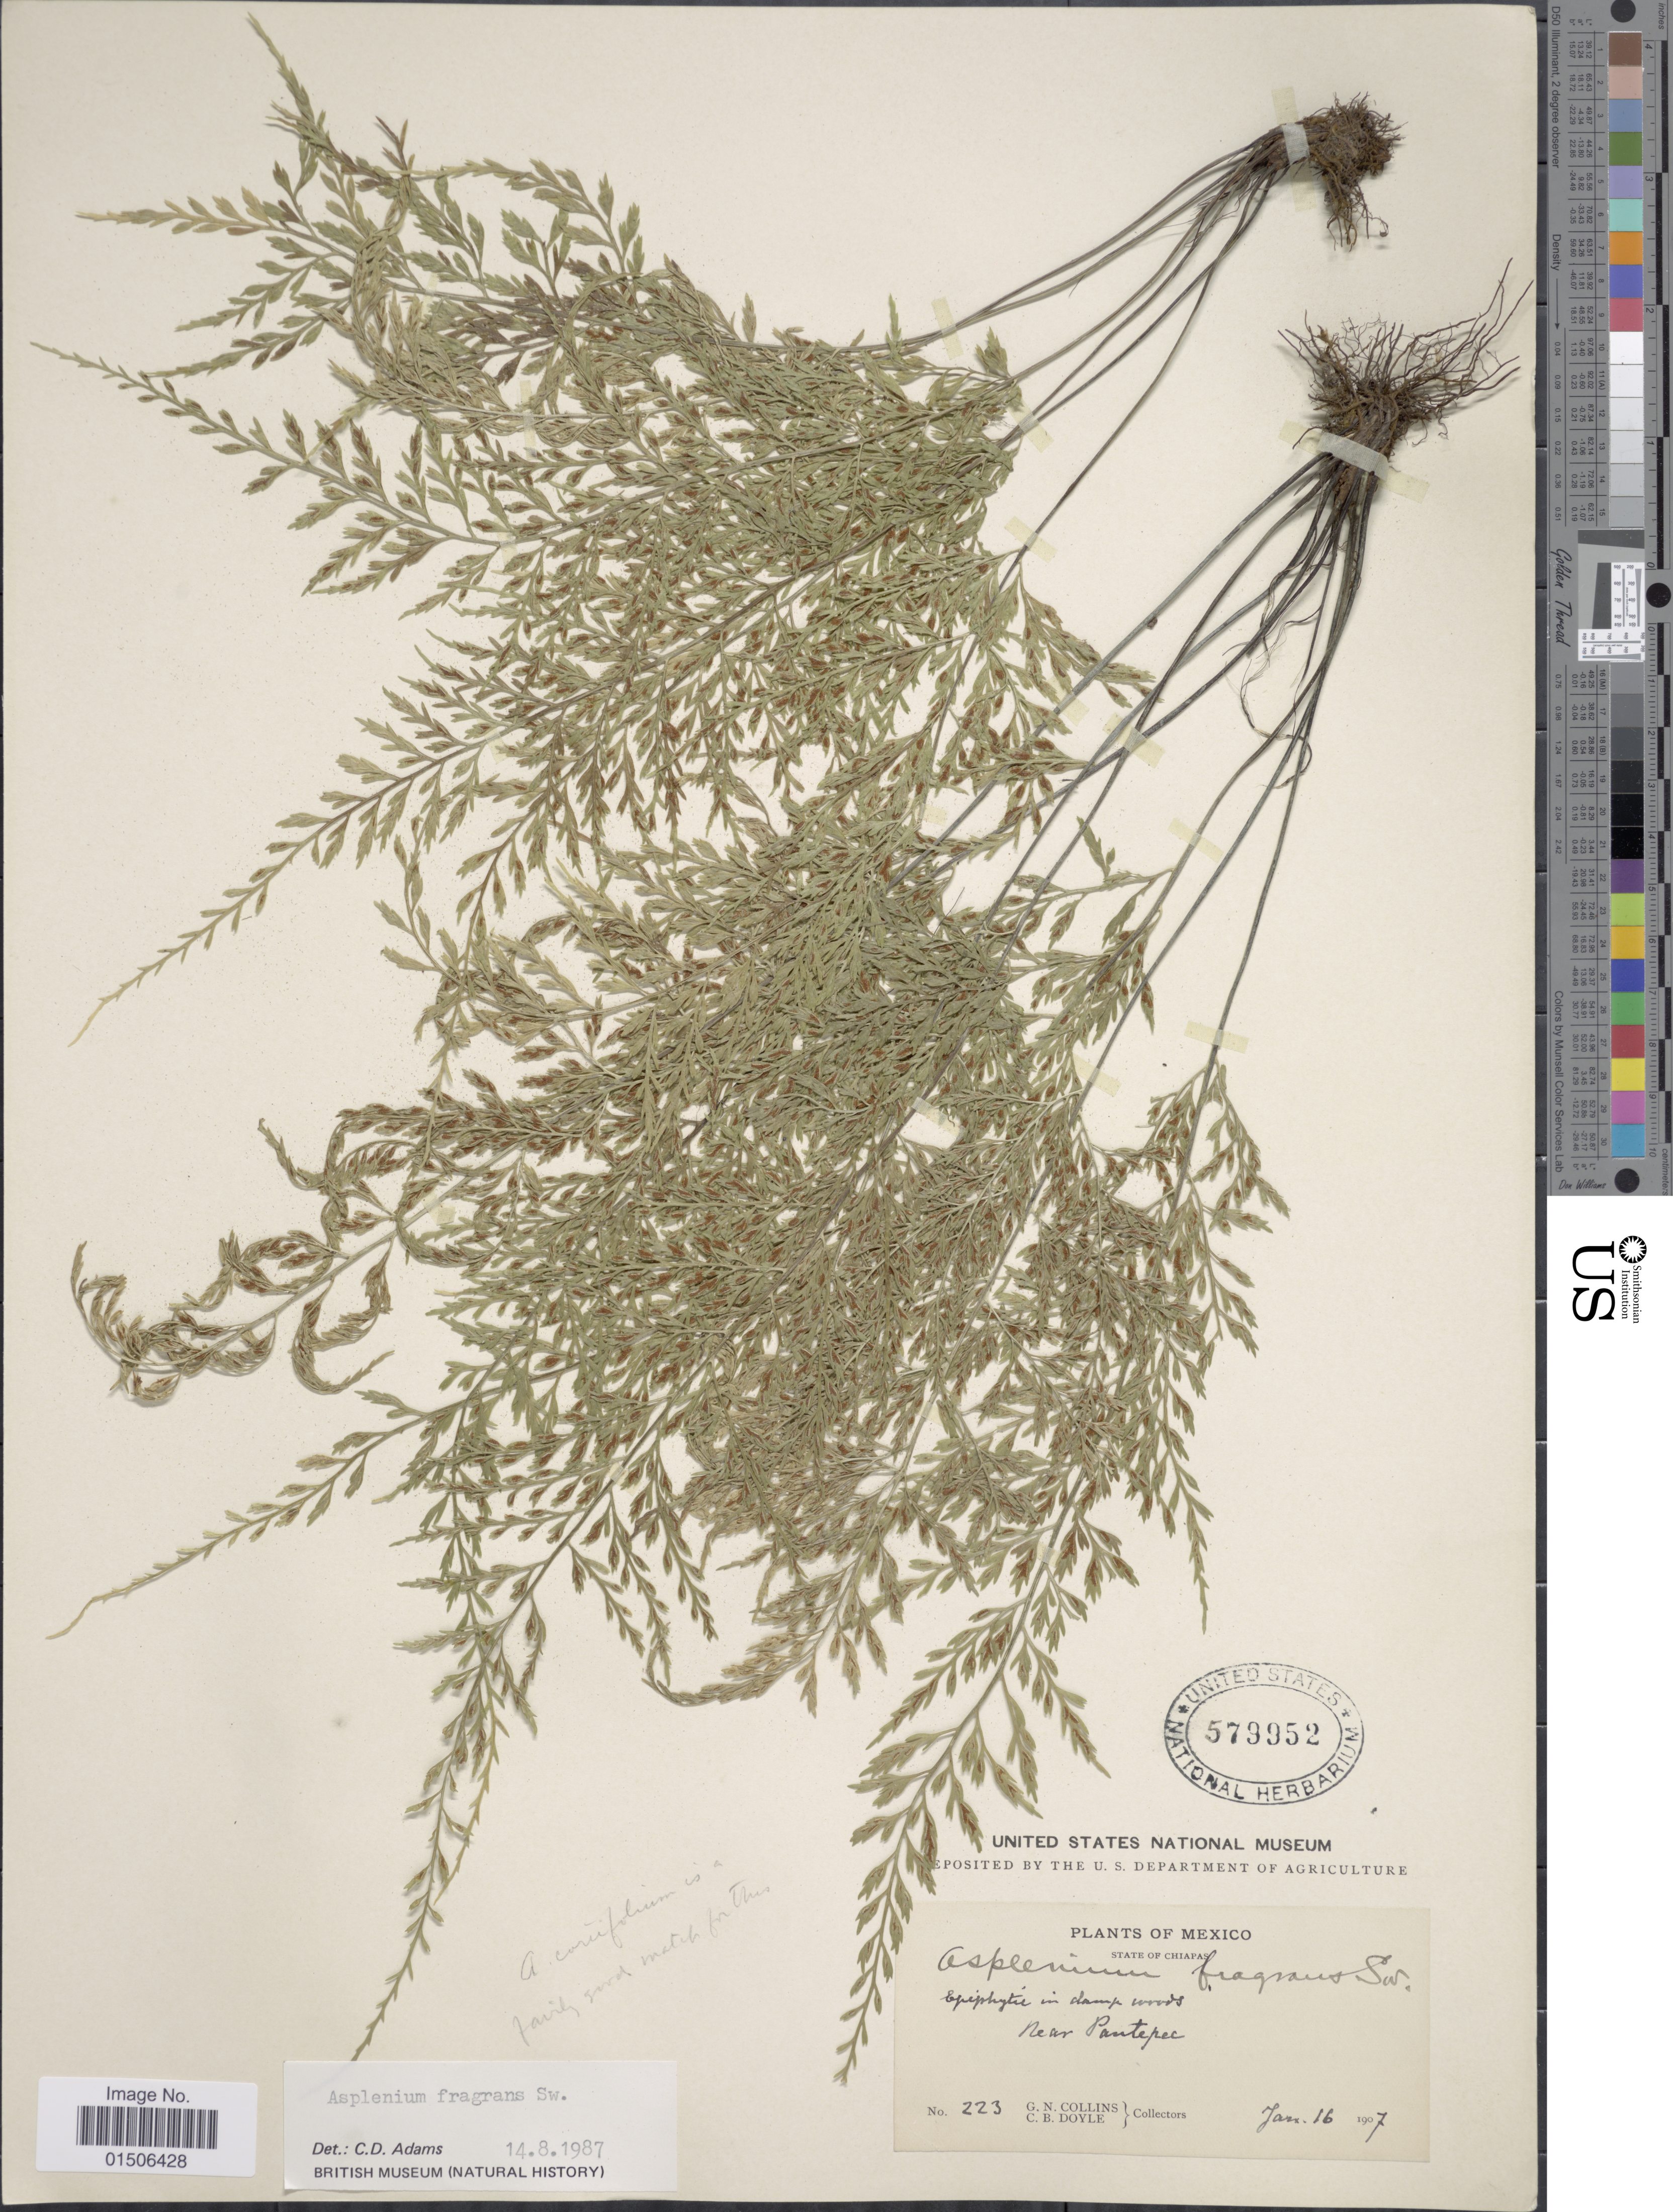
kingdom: Plantae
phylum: Tracheophyta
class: Polypodiopsida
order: Polypodiales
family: Aspleniaceae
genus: Asplenium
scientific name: Asplenium fragrans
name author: Sw.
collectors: G. Collins & C. Doyle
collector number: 223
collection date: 1907-01-16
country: Mexico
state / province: Chiapas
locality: Near Pantepec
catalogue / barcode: US 579952